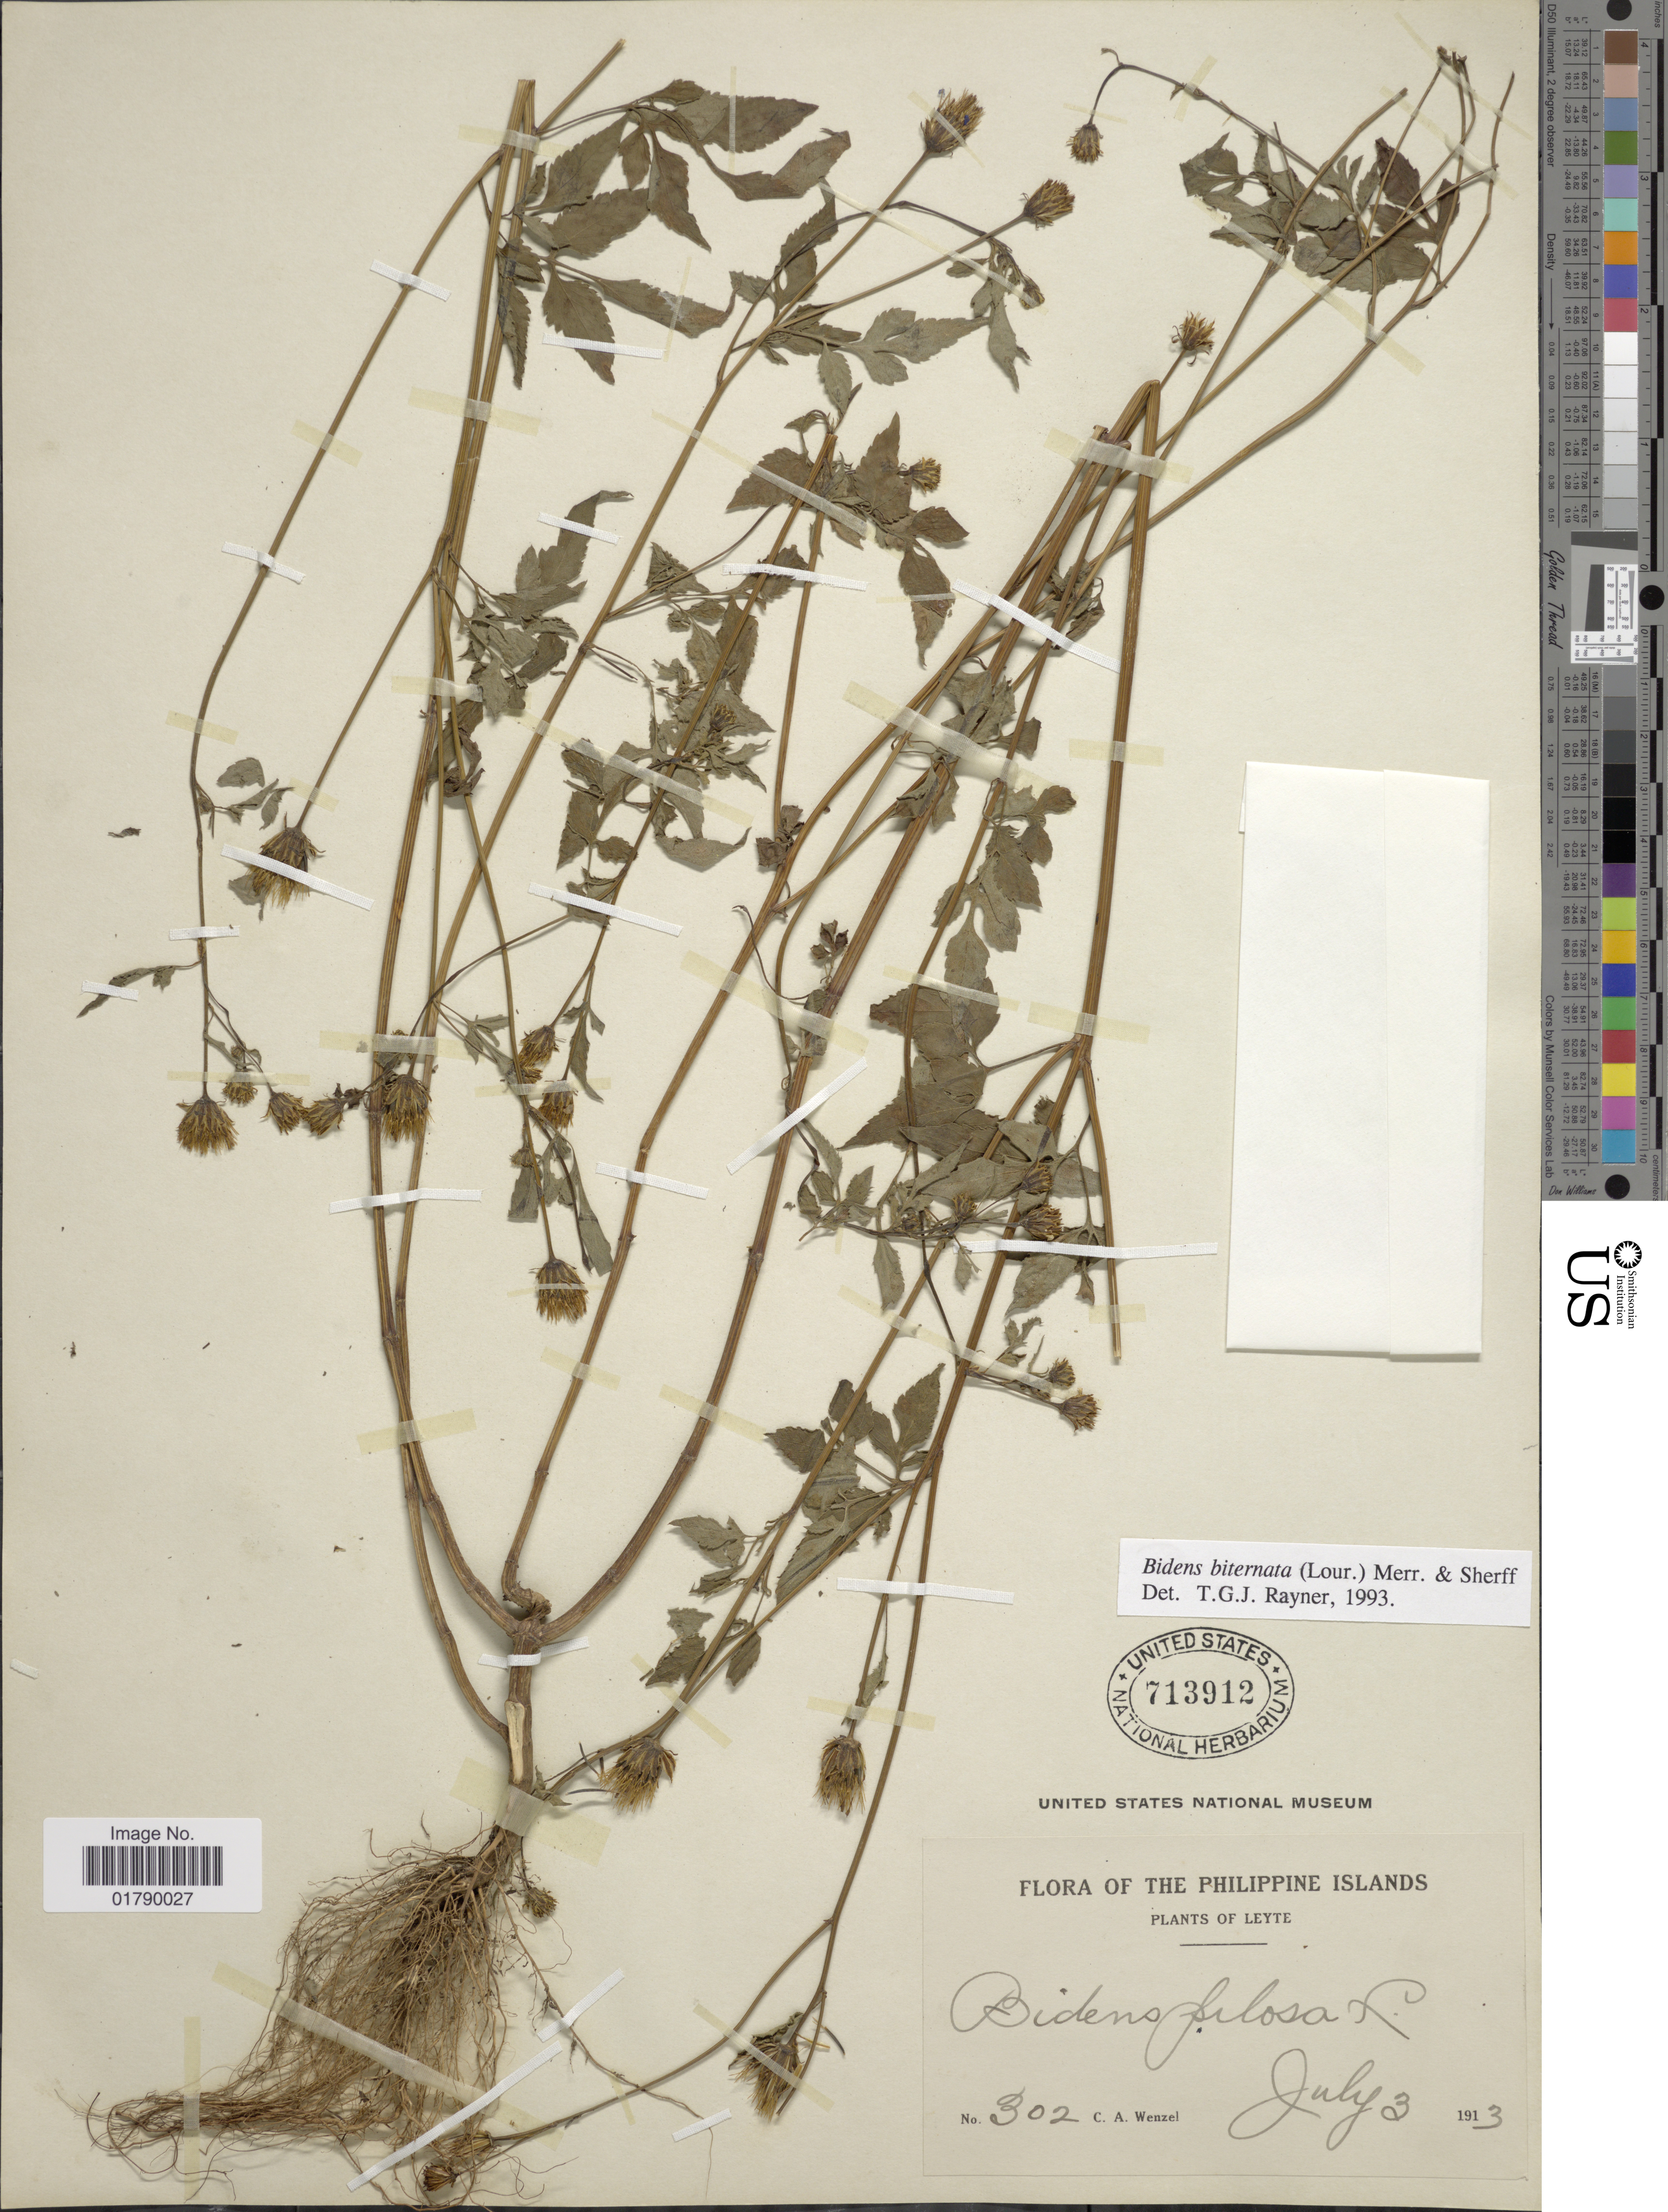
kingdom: Plantae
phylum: Tracheophyta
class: Magnoliopsida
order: Asterales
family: Asteraceae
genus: Bidens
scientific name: Bidens biternata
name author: (Lour.) Merr. & Sherff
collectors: C. Wenzel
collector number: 302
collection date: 1913-07-03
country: Philippines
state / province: Eastern Visayas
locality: Leyte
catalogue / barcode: US 713912